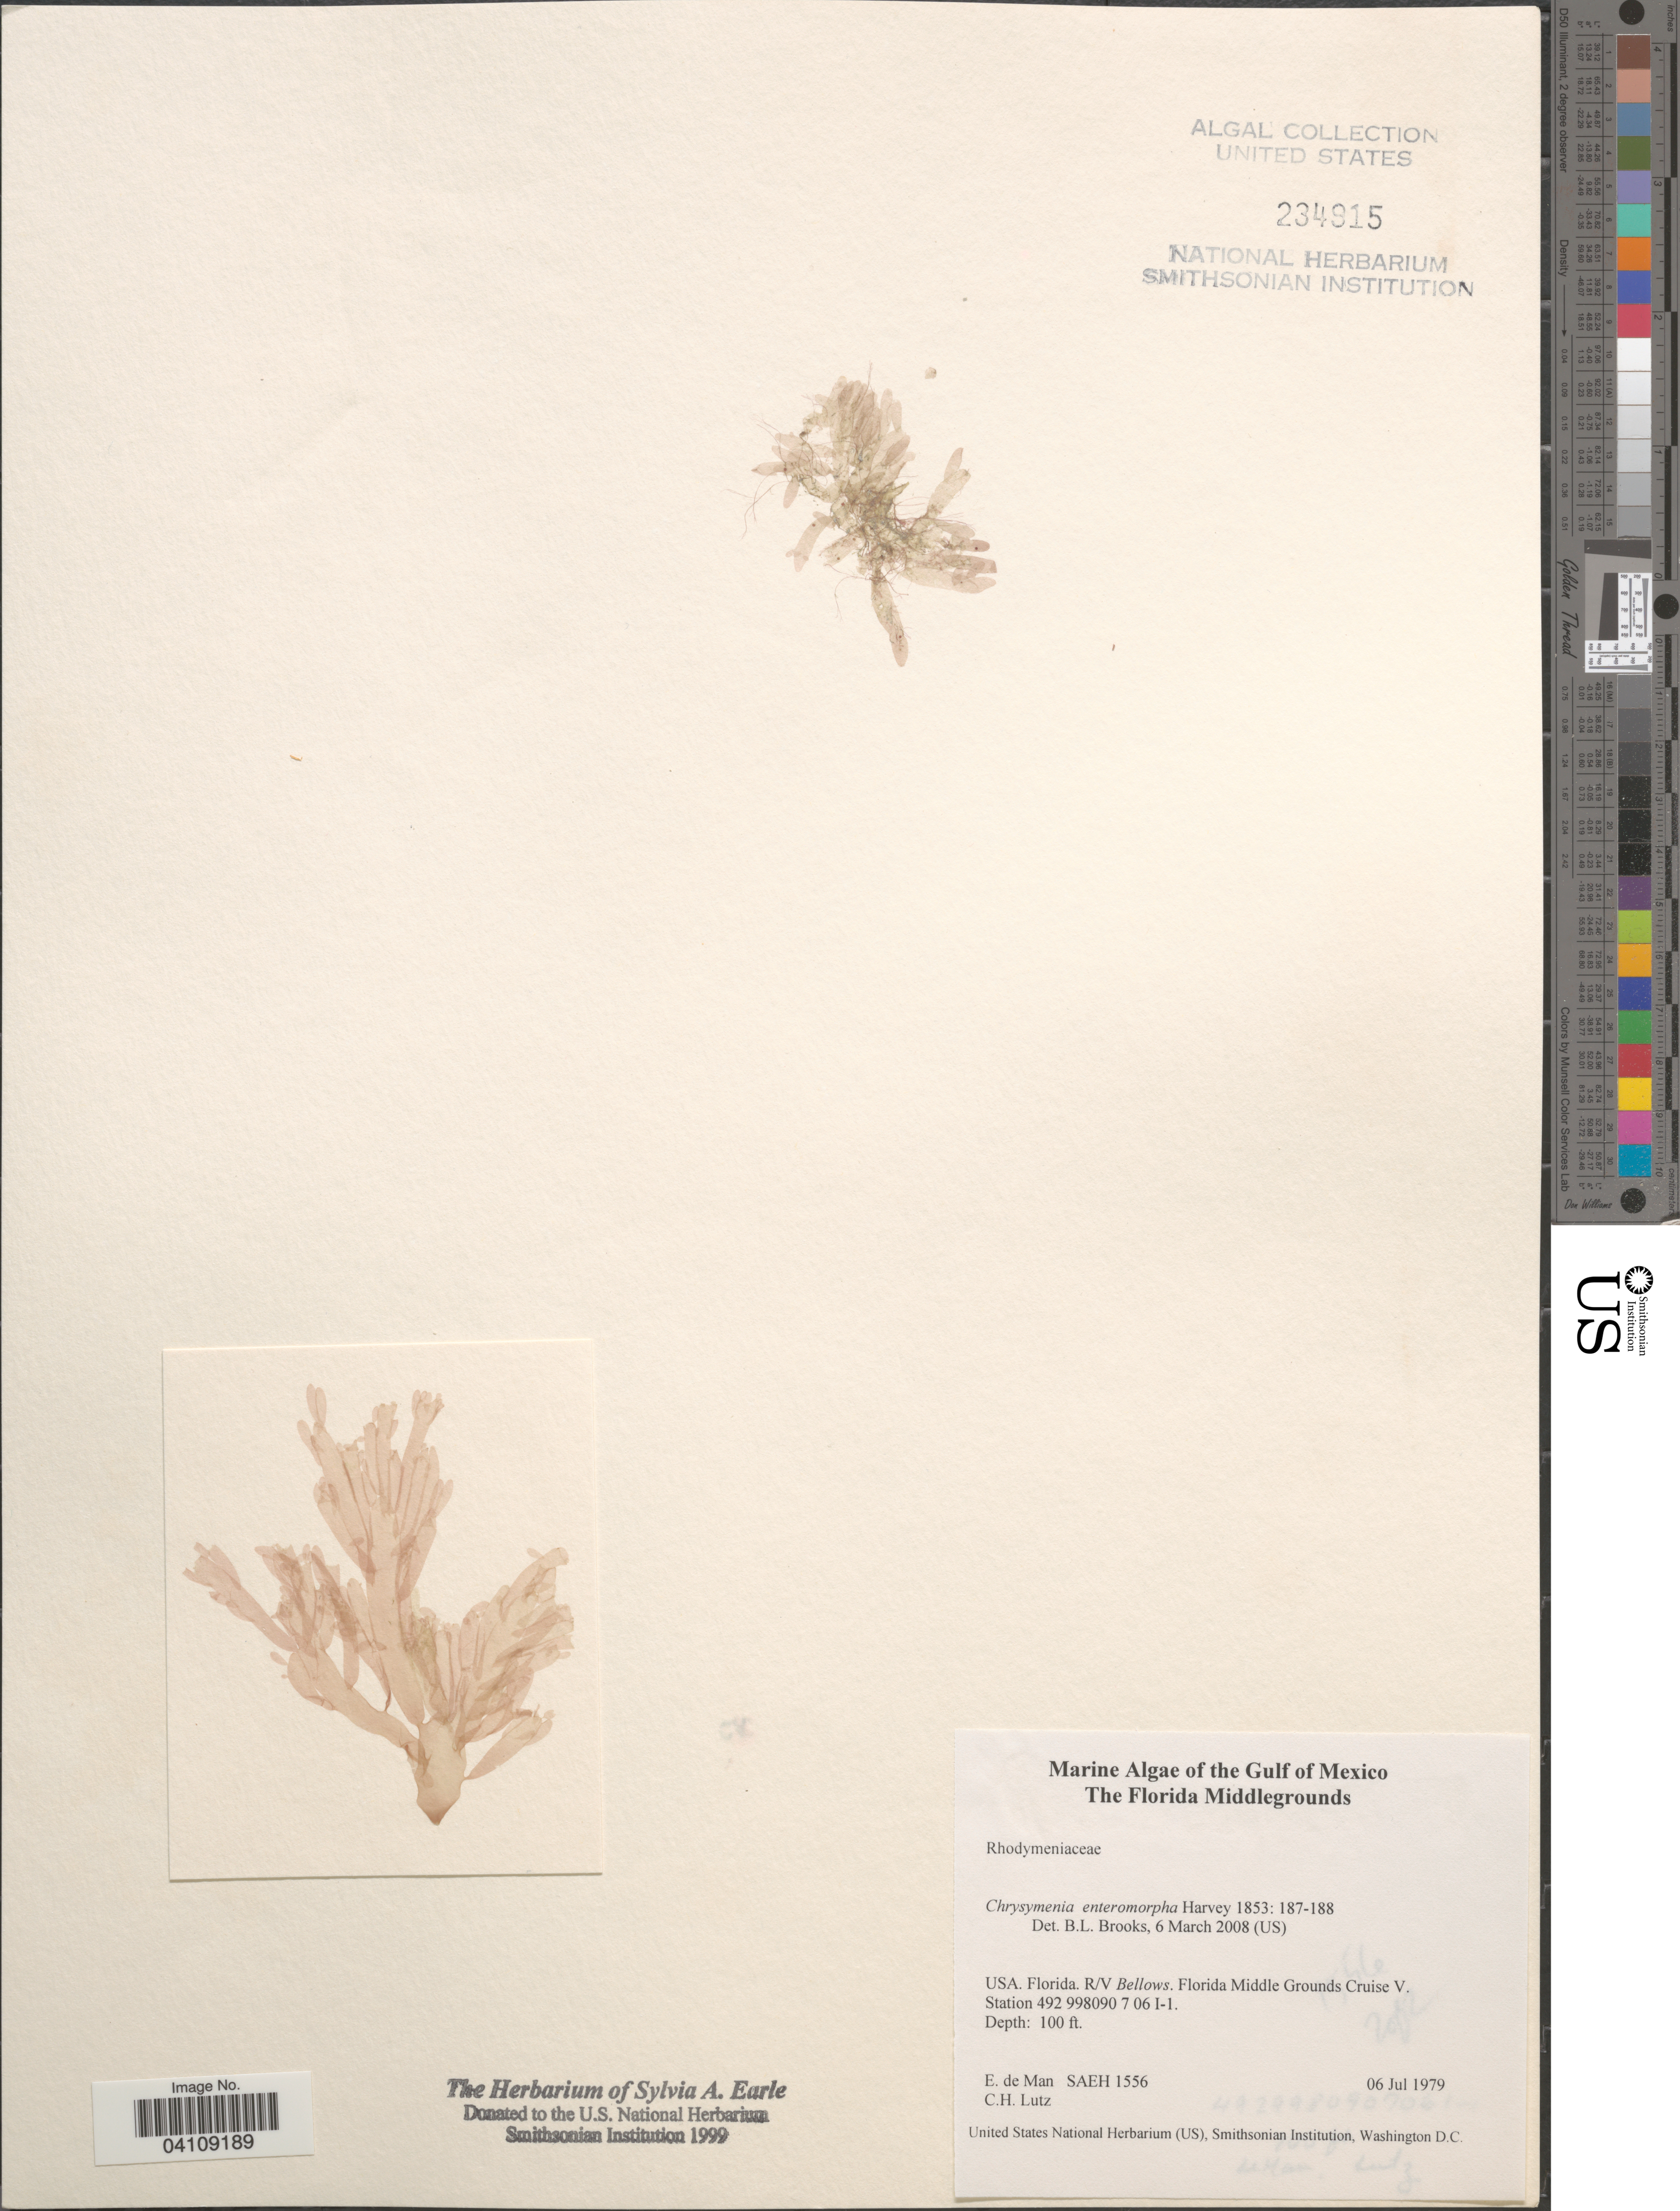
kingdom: Plantae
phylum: Rhodophyta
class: Florideophyceae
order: Rhodymeniales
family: Rhodymeniaceae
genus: Botryocladia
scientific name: Botryocladia enteromorpha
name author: (Harv.) W.E. Schmidt et al. in W.E. Schmidt et al.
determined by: Algae name updating Project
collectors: E. de Man & C. Lutz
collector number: SAEH 1556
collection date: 1979-07-06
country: United States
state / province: Florida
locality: Gulf of Mexico. The Florida Middlegrounds. Florida. R/V Bellows. Florida Middle Grounds V. Station 492 998090 7 06 I-1.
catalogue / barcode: US 234915